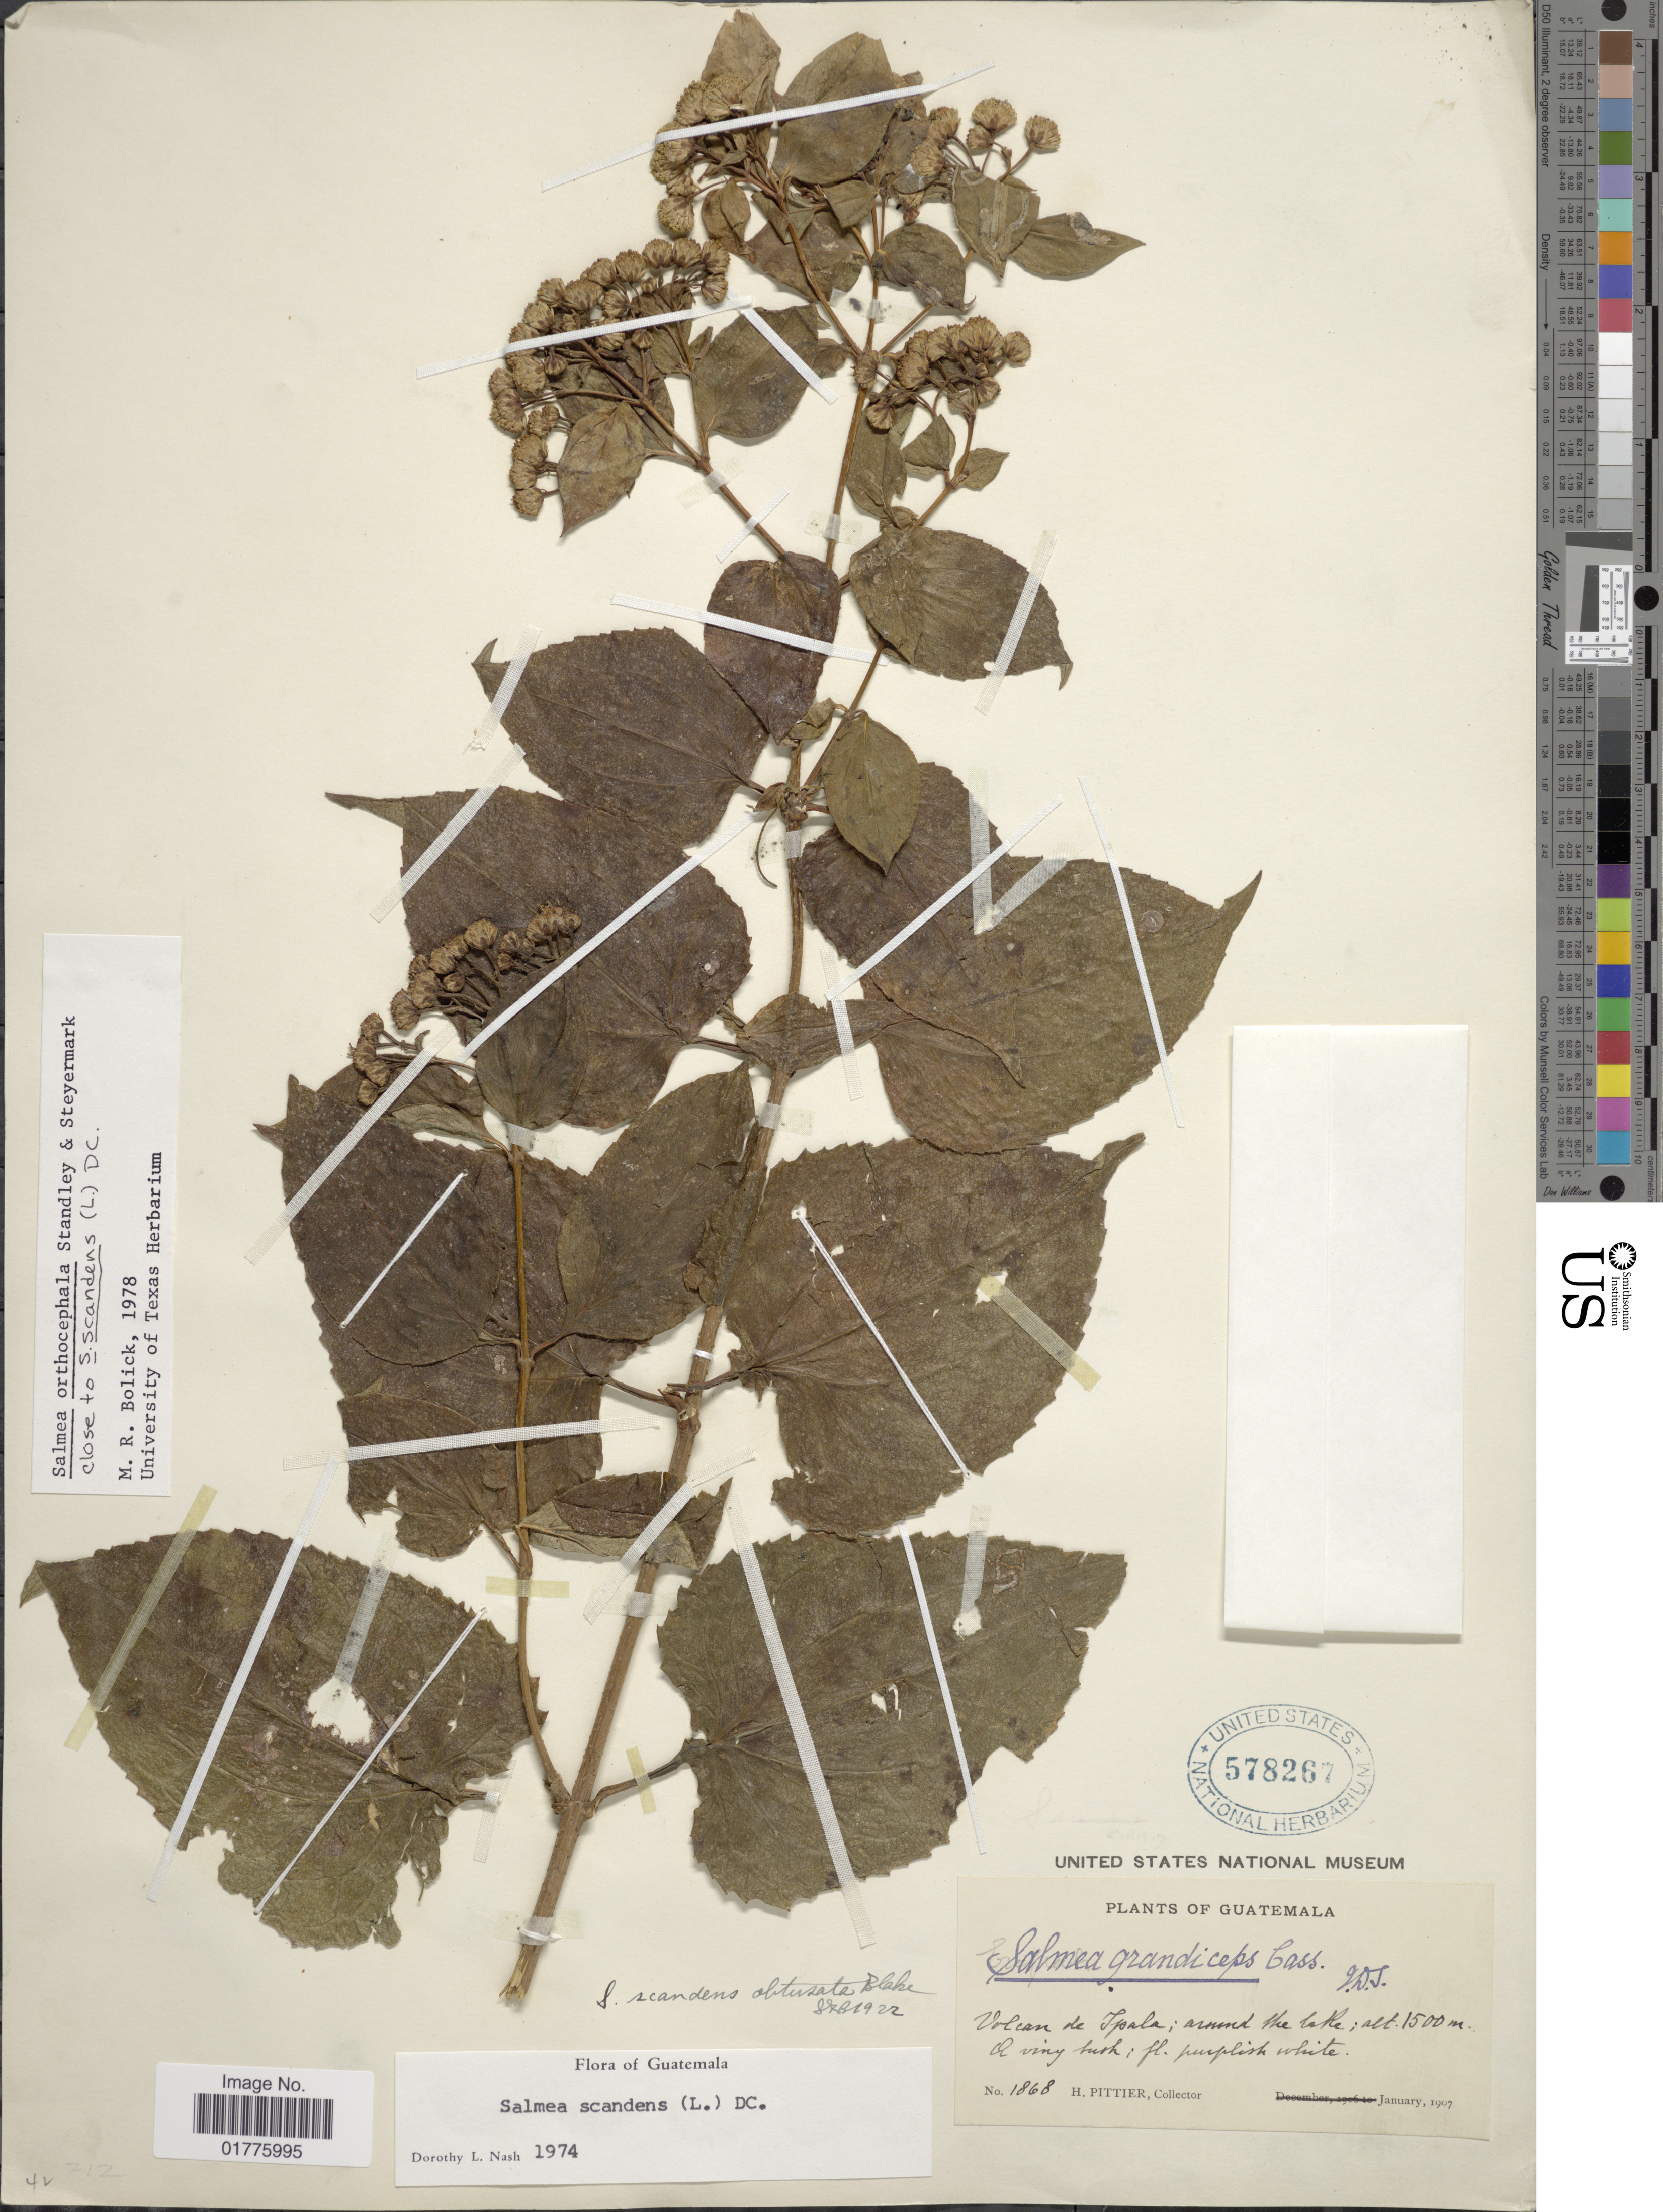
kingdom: Plantae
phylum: Tracheophyta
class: Magnoliopsida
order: Asterales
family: Asteraceae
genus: Salmea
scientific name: Salmea orthocephala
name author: Standl. & Steyerm.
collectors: H. F. Pittier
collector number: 1868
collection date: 1907-01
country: Guatemala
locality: Volcan de Ipola, around the Lake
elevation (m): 1500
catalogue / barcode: US 578267